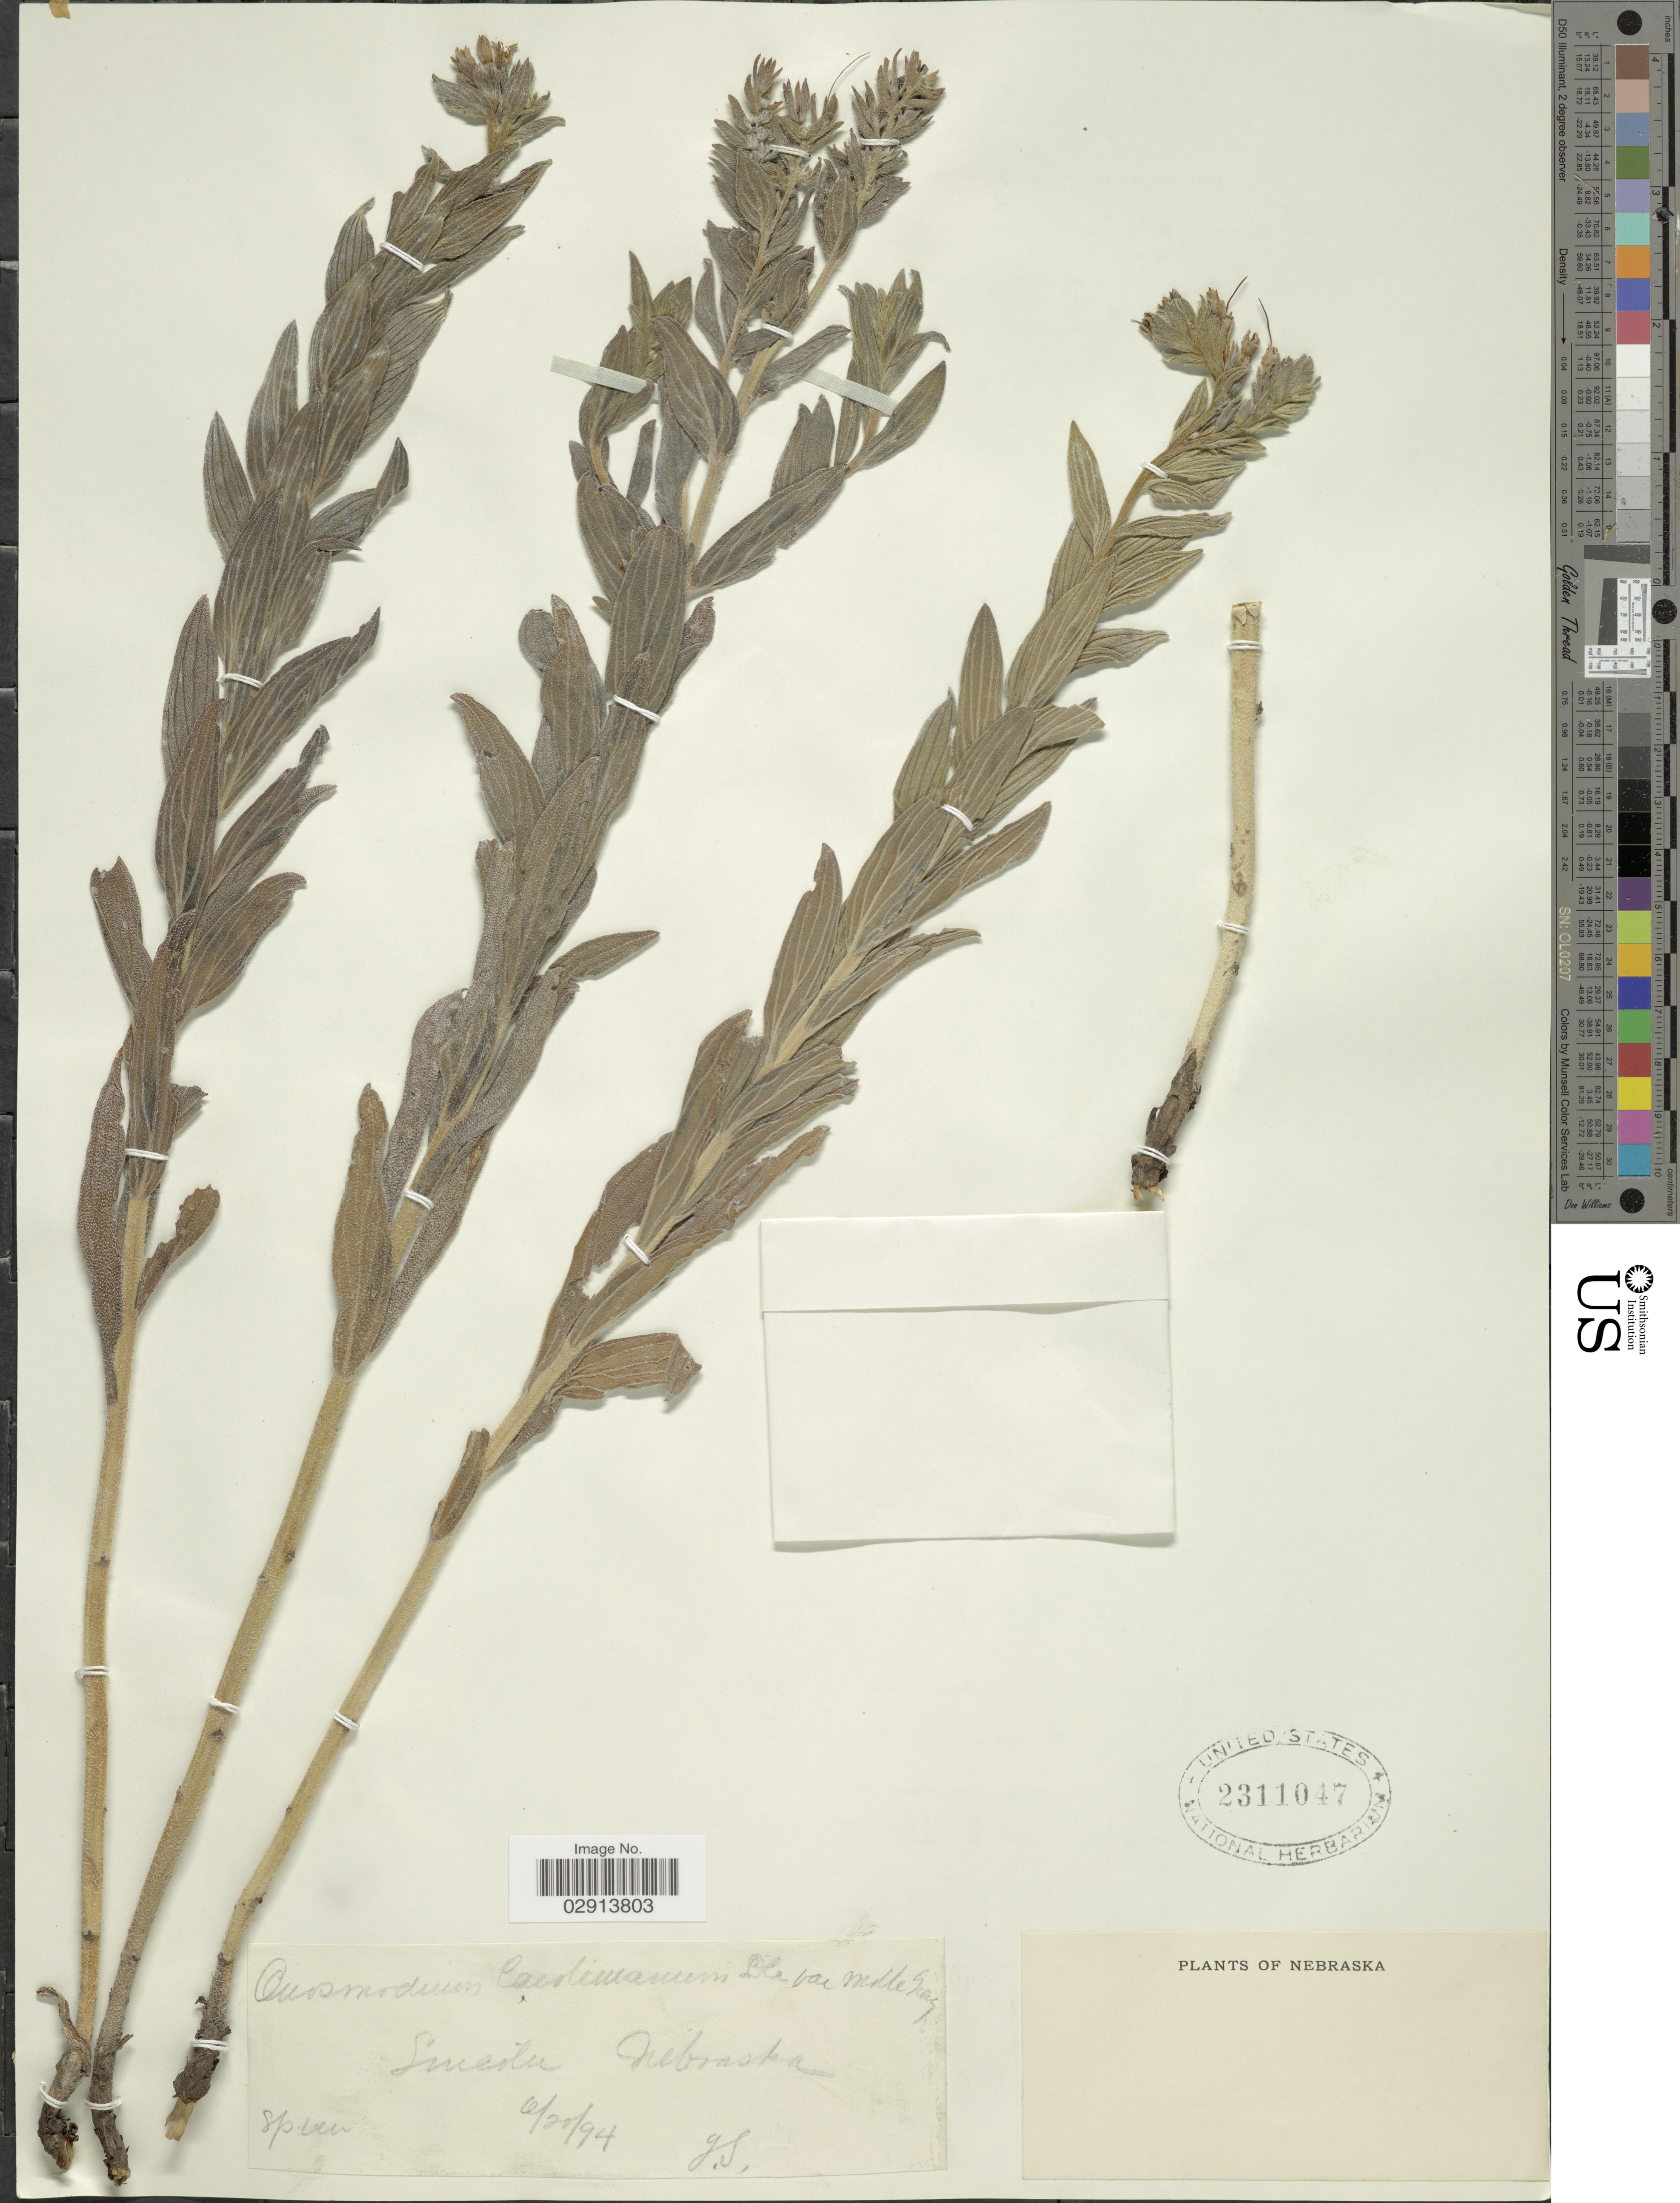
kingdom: Plantae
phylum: Tracheophyta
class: Magnoliopsida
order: Boraginales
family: Boraginaceae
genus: Lithospermum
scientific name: Lithospermum caroliniense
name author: (J.F. Gmel.) MacMill.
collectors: G. S.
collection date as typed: Transcribed d/m/y: 20/4/94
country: United States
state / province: Nebraska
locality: Sineslu [interpreted]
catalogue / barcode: US 2311047